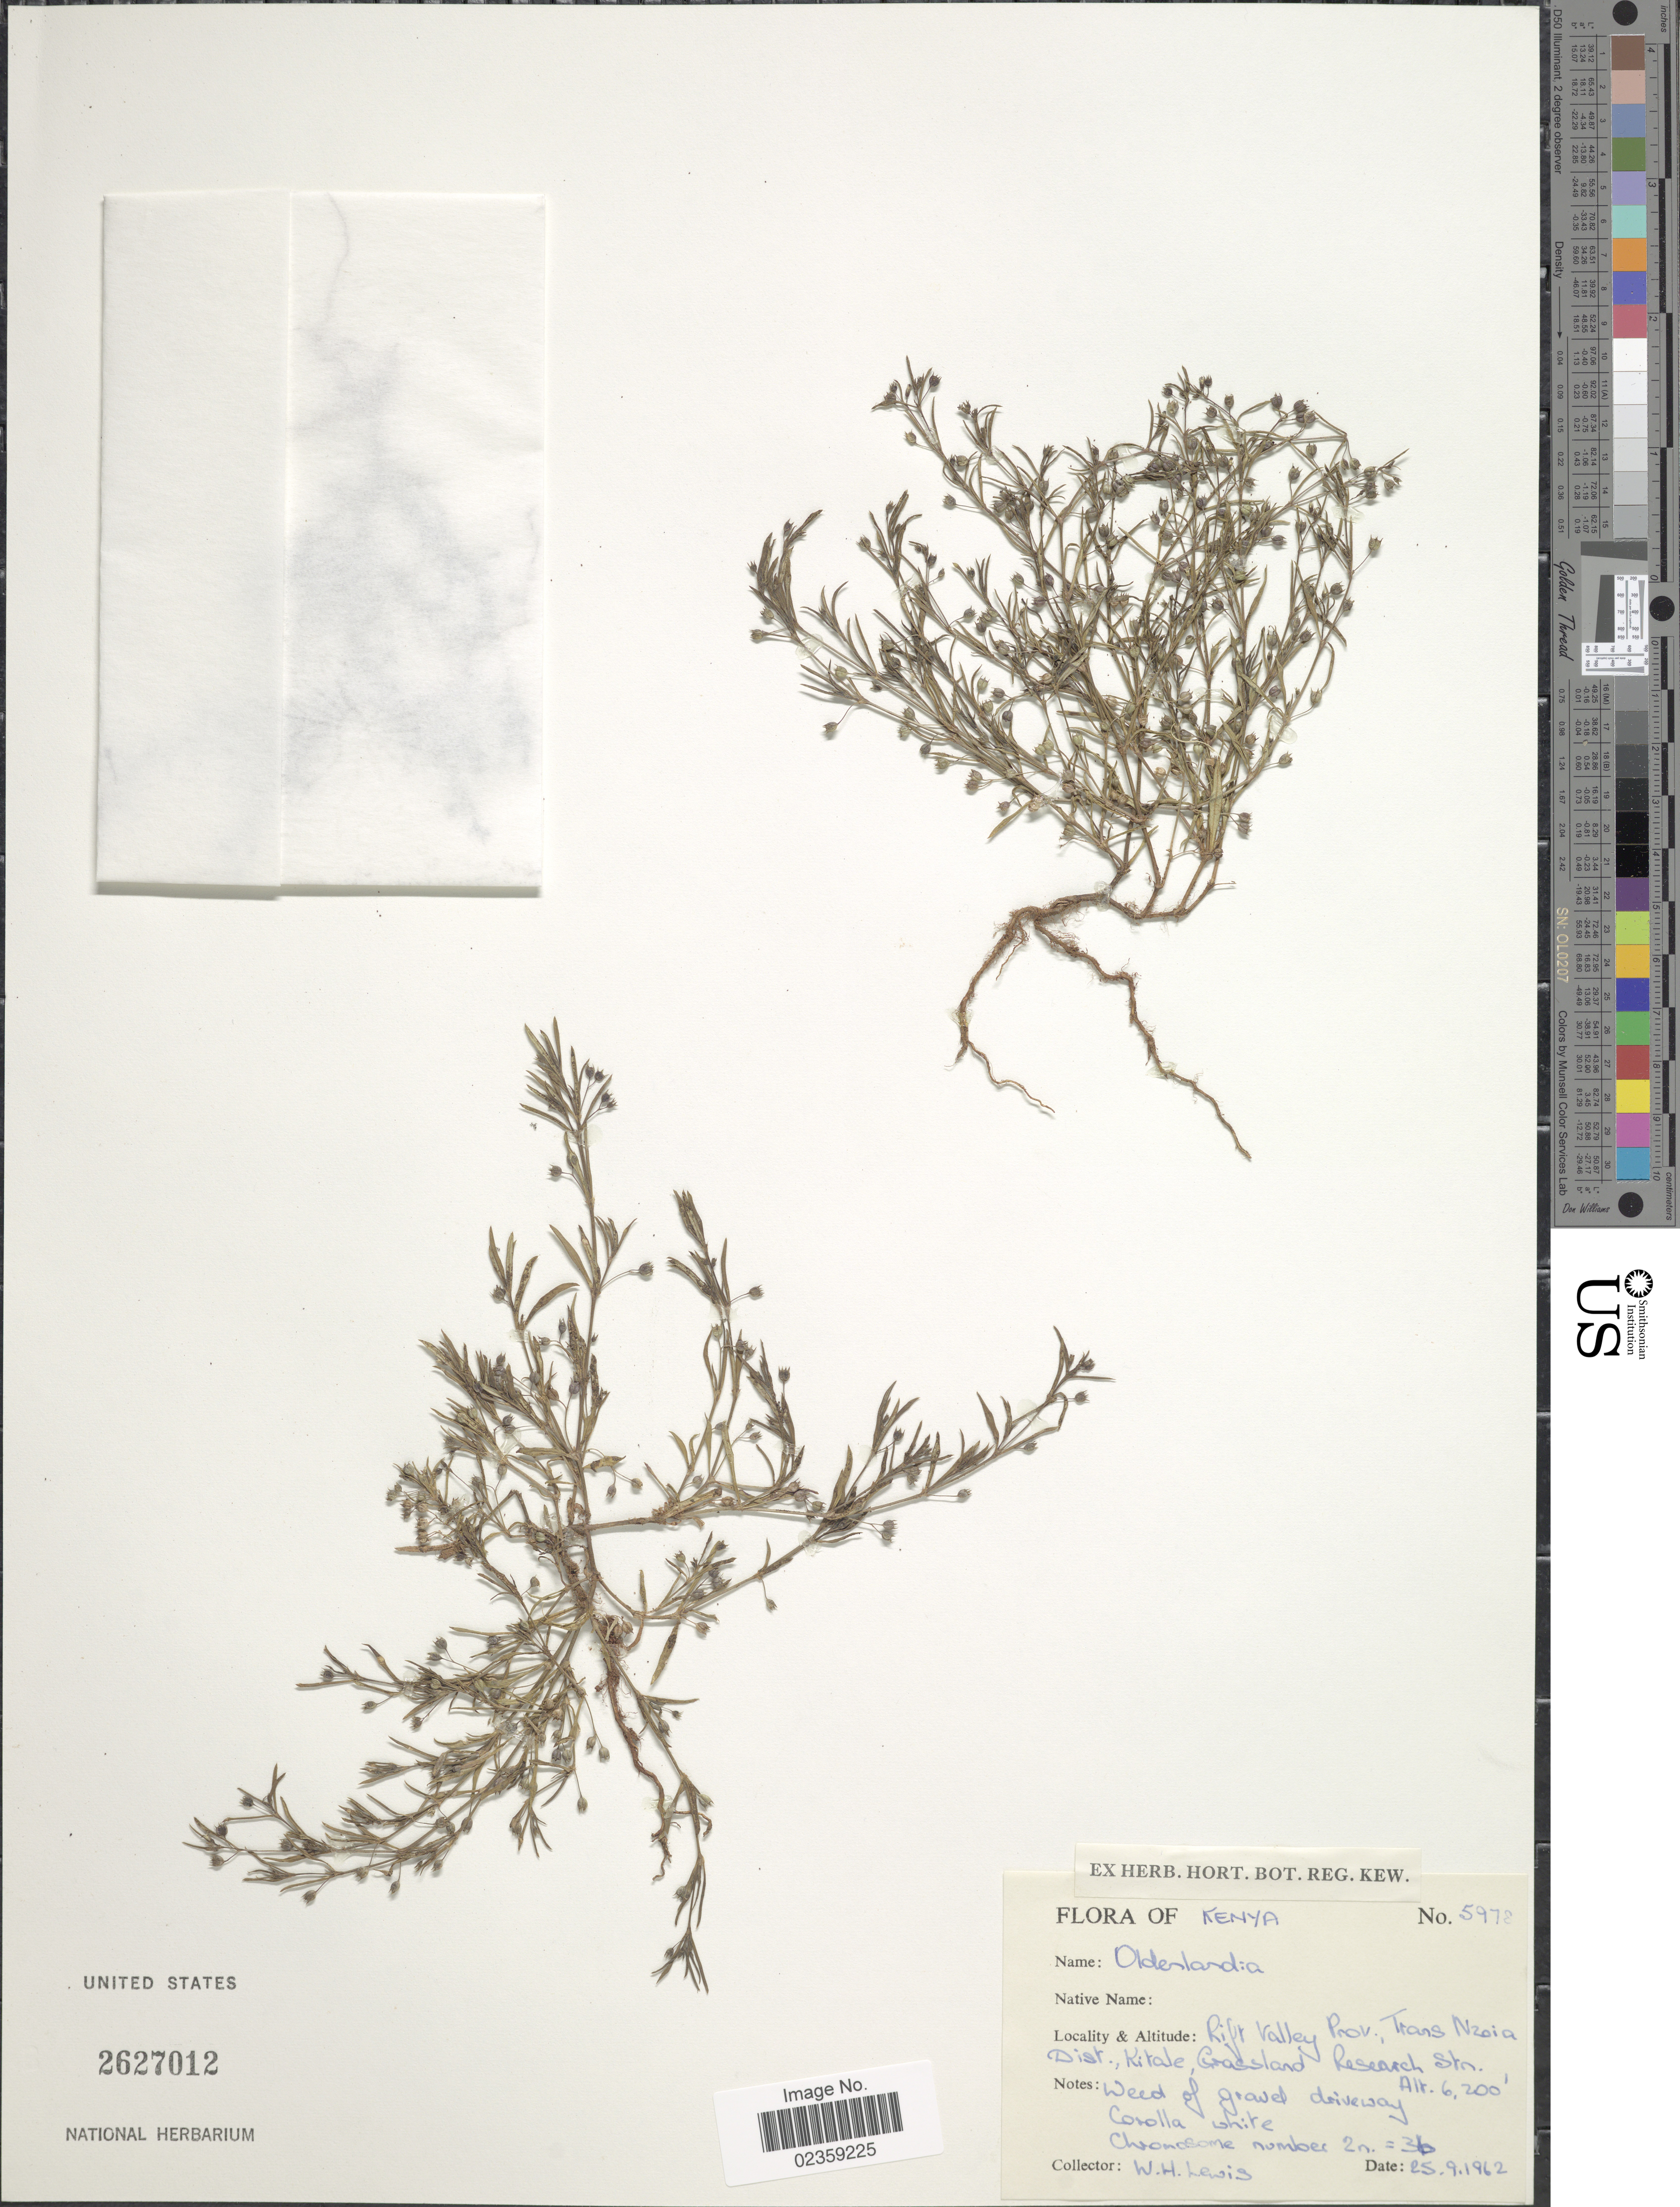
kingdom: Plantae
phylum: Tracheophyta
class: Magnoliopsida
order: Gentianales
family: Rubiaceae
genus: Oldenlandia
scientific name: Oldenlandia sp.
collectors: W. H. Lewis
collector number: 5972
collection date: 1962-09-25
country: Kenya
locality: Rift Valley Prov., Trans Nzoia Dist., Kitale Grassland Research Stn.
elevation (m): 1890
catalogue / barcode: US 2627012